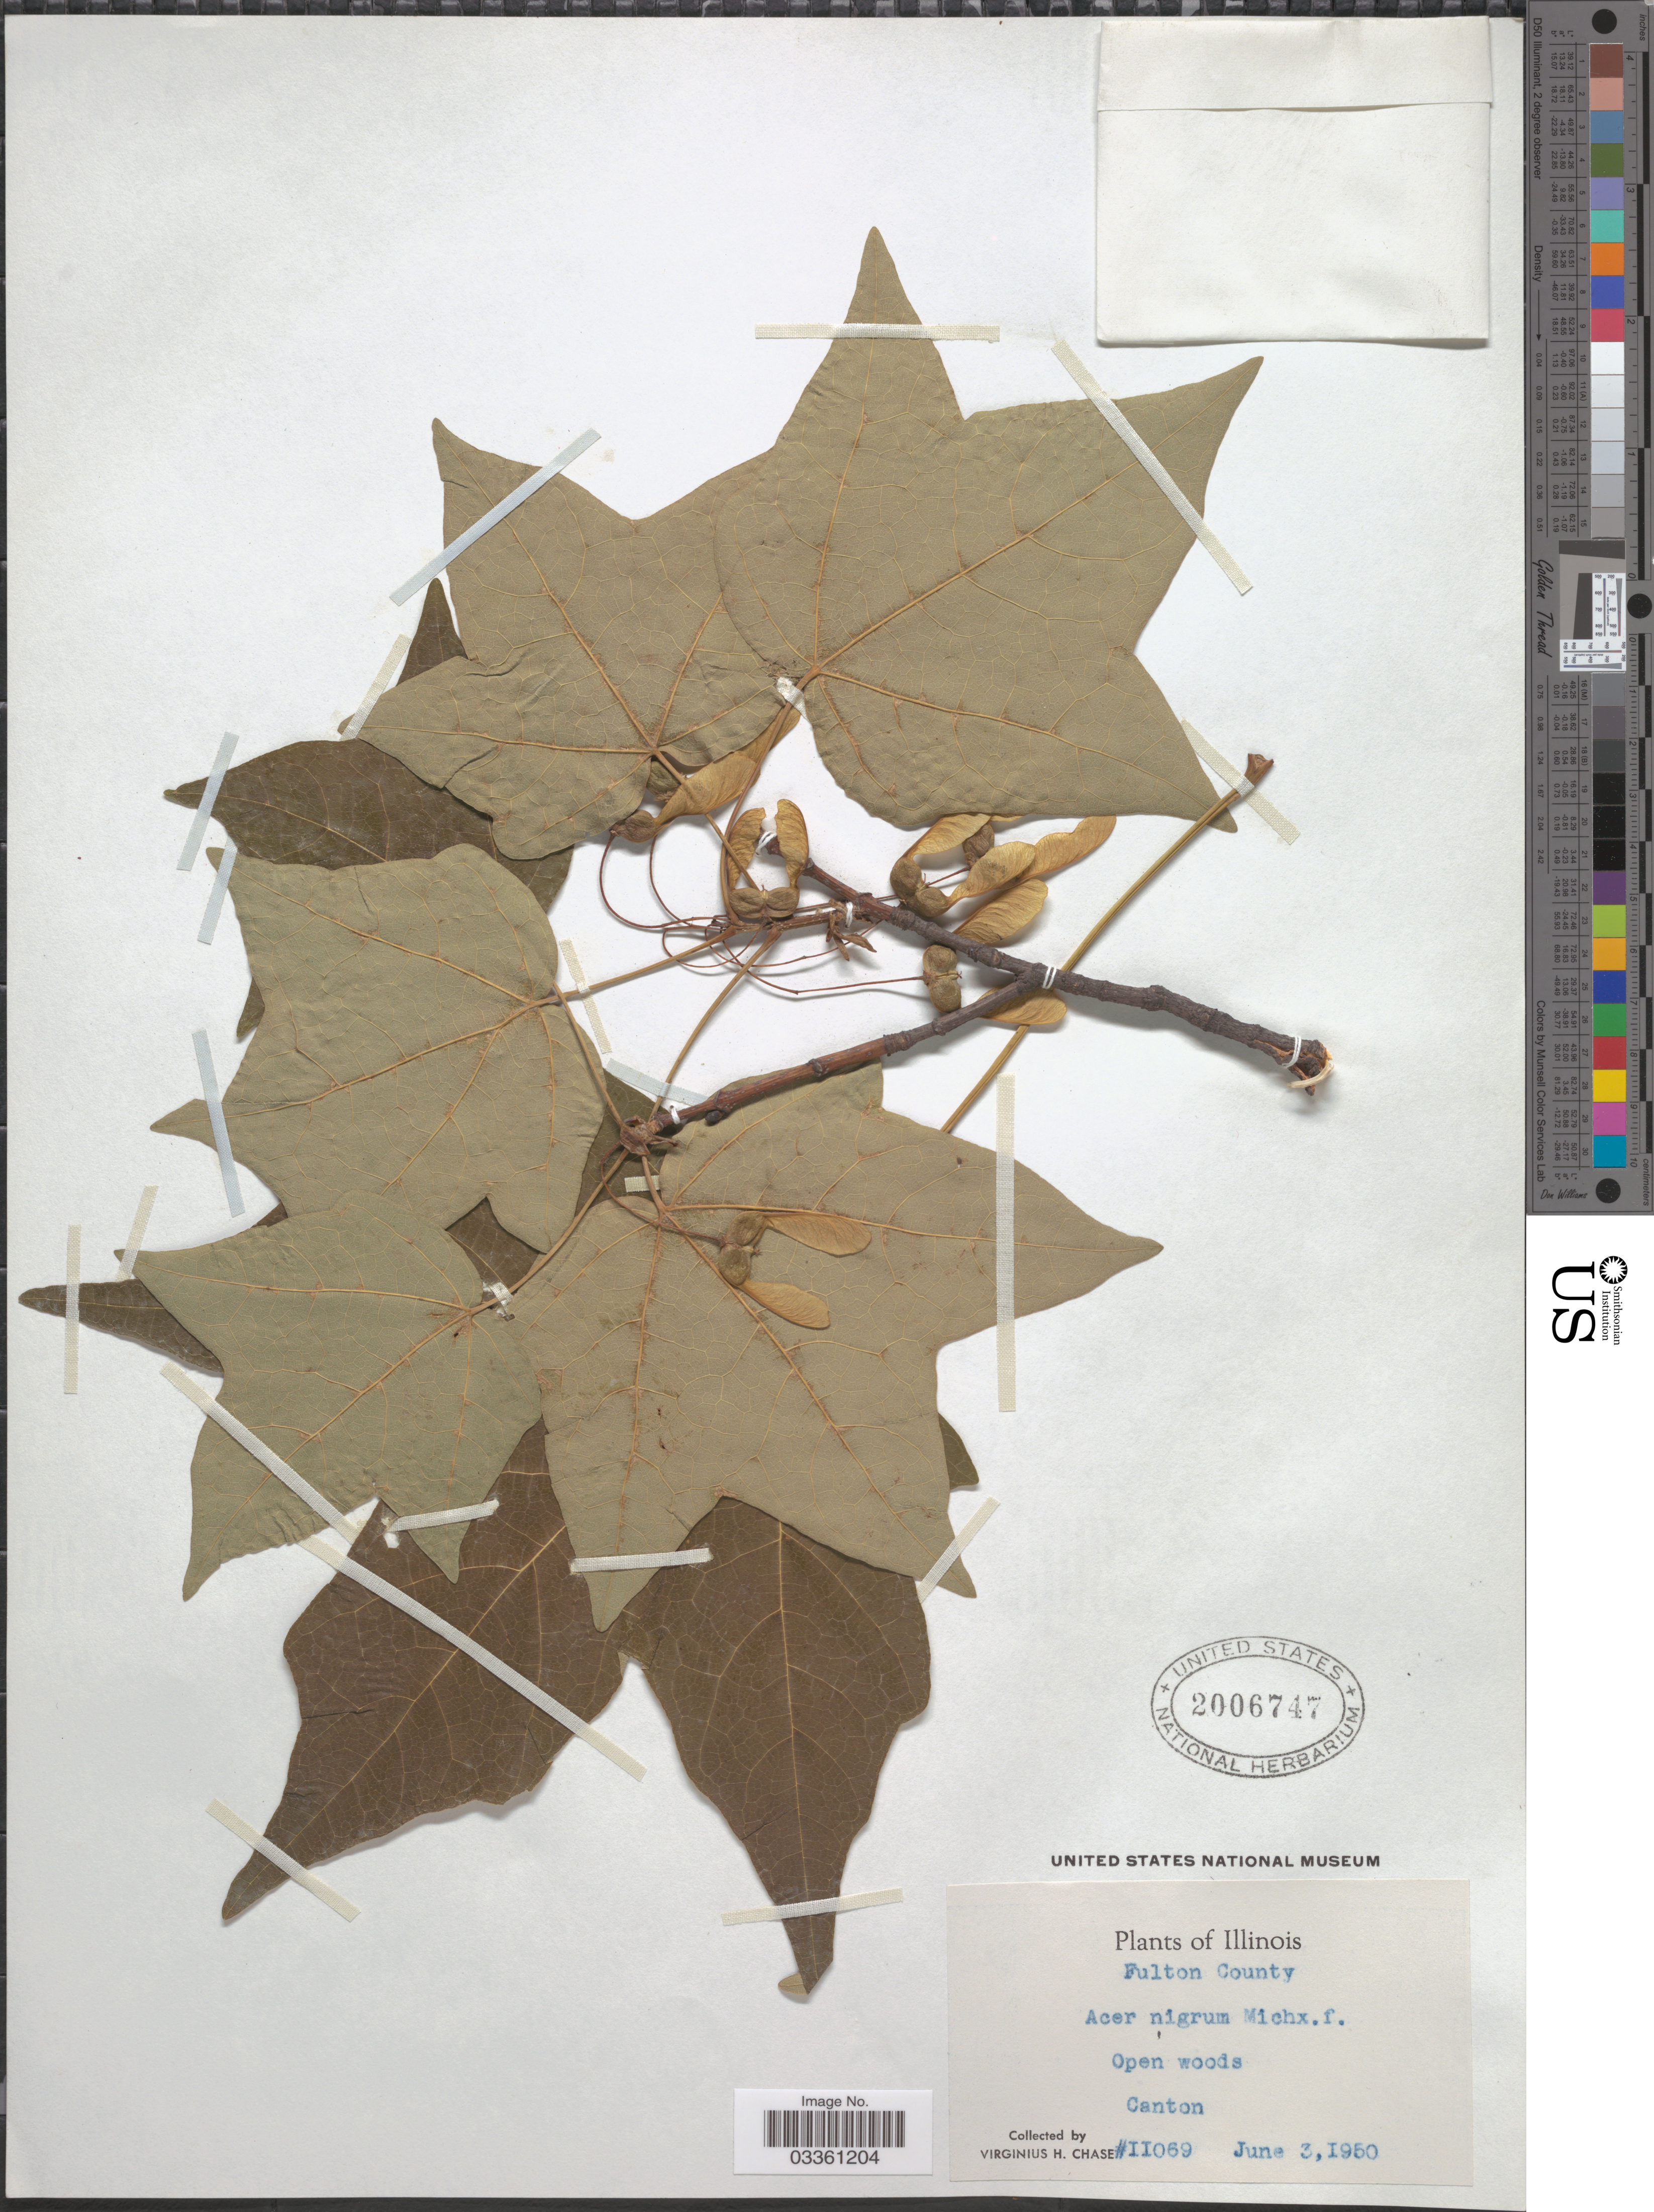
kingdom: Plantae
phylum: Tracheophyta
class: Magnoliopsida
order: Sapindales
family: Sapindaceae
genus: Acer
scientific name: Acer saccharum subsp. nigrum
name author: (F. Michx.) Desmarais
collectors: V. H. Chase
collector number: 11069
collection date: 1950-06-03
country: United States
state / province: Illinois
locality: Fulton County. Canton.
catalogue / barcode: US 2006747